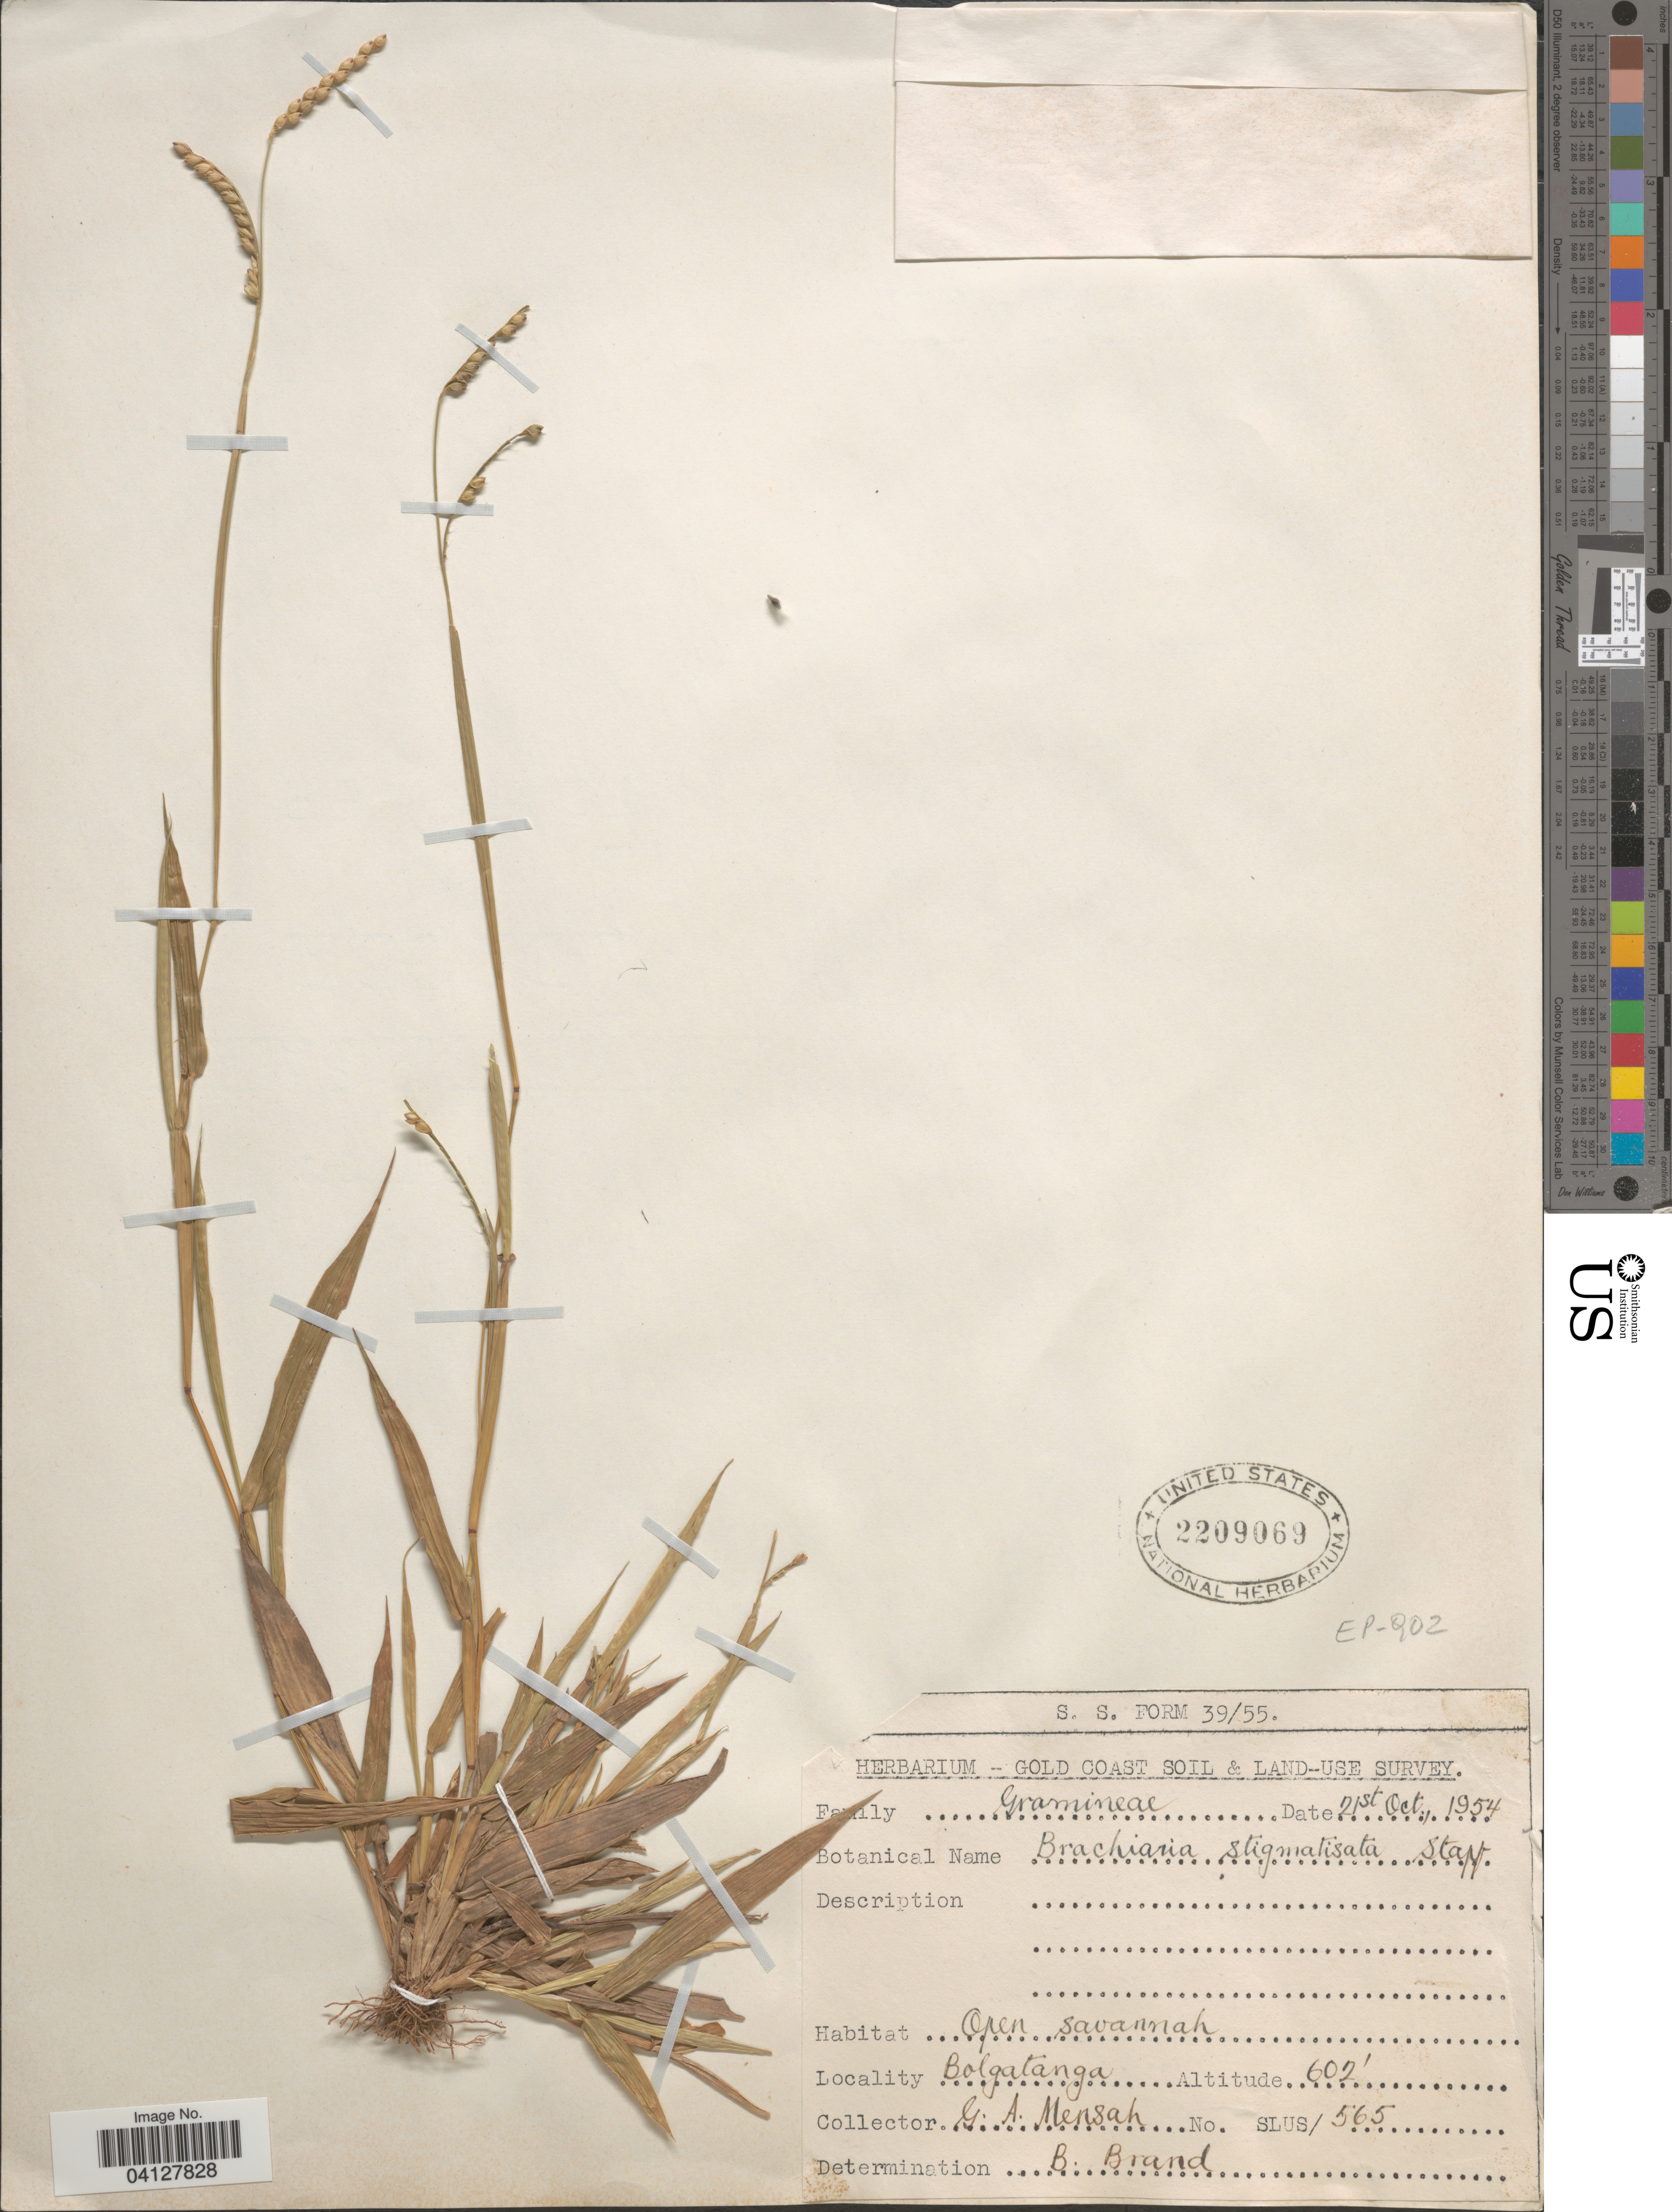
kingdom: Plantae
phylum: Tracheophyta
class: Liliopsida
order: Poales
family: Poaceae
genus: Brachiaria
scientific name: Brachiaria stigmatisata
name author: (Mez) Stapf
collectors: G. Mensah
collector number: SLUS/565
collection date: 1954-10-21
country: Ghana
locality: Gold Coast Soil & Land-Use Survey. Bolgatanga.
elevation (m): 183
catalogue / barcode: US 2209069